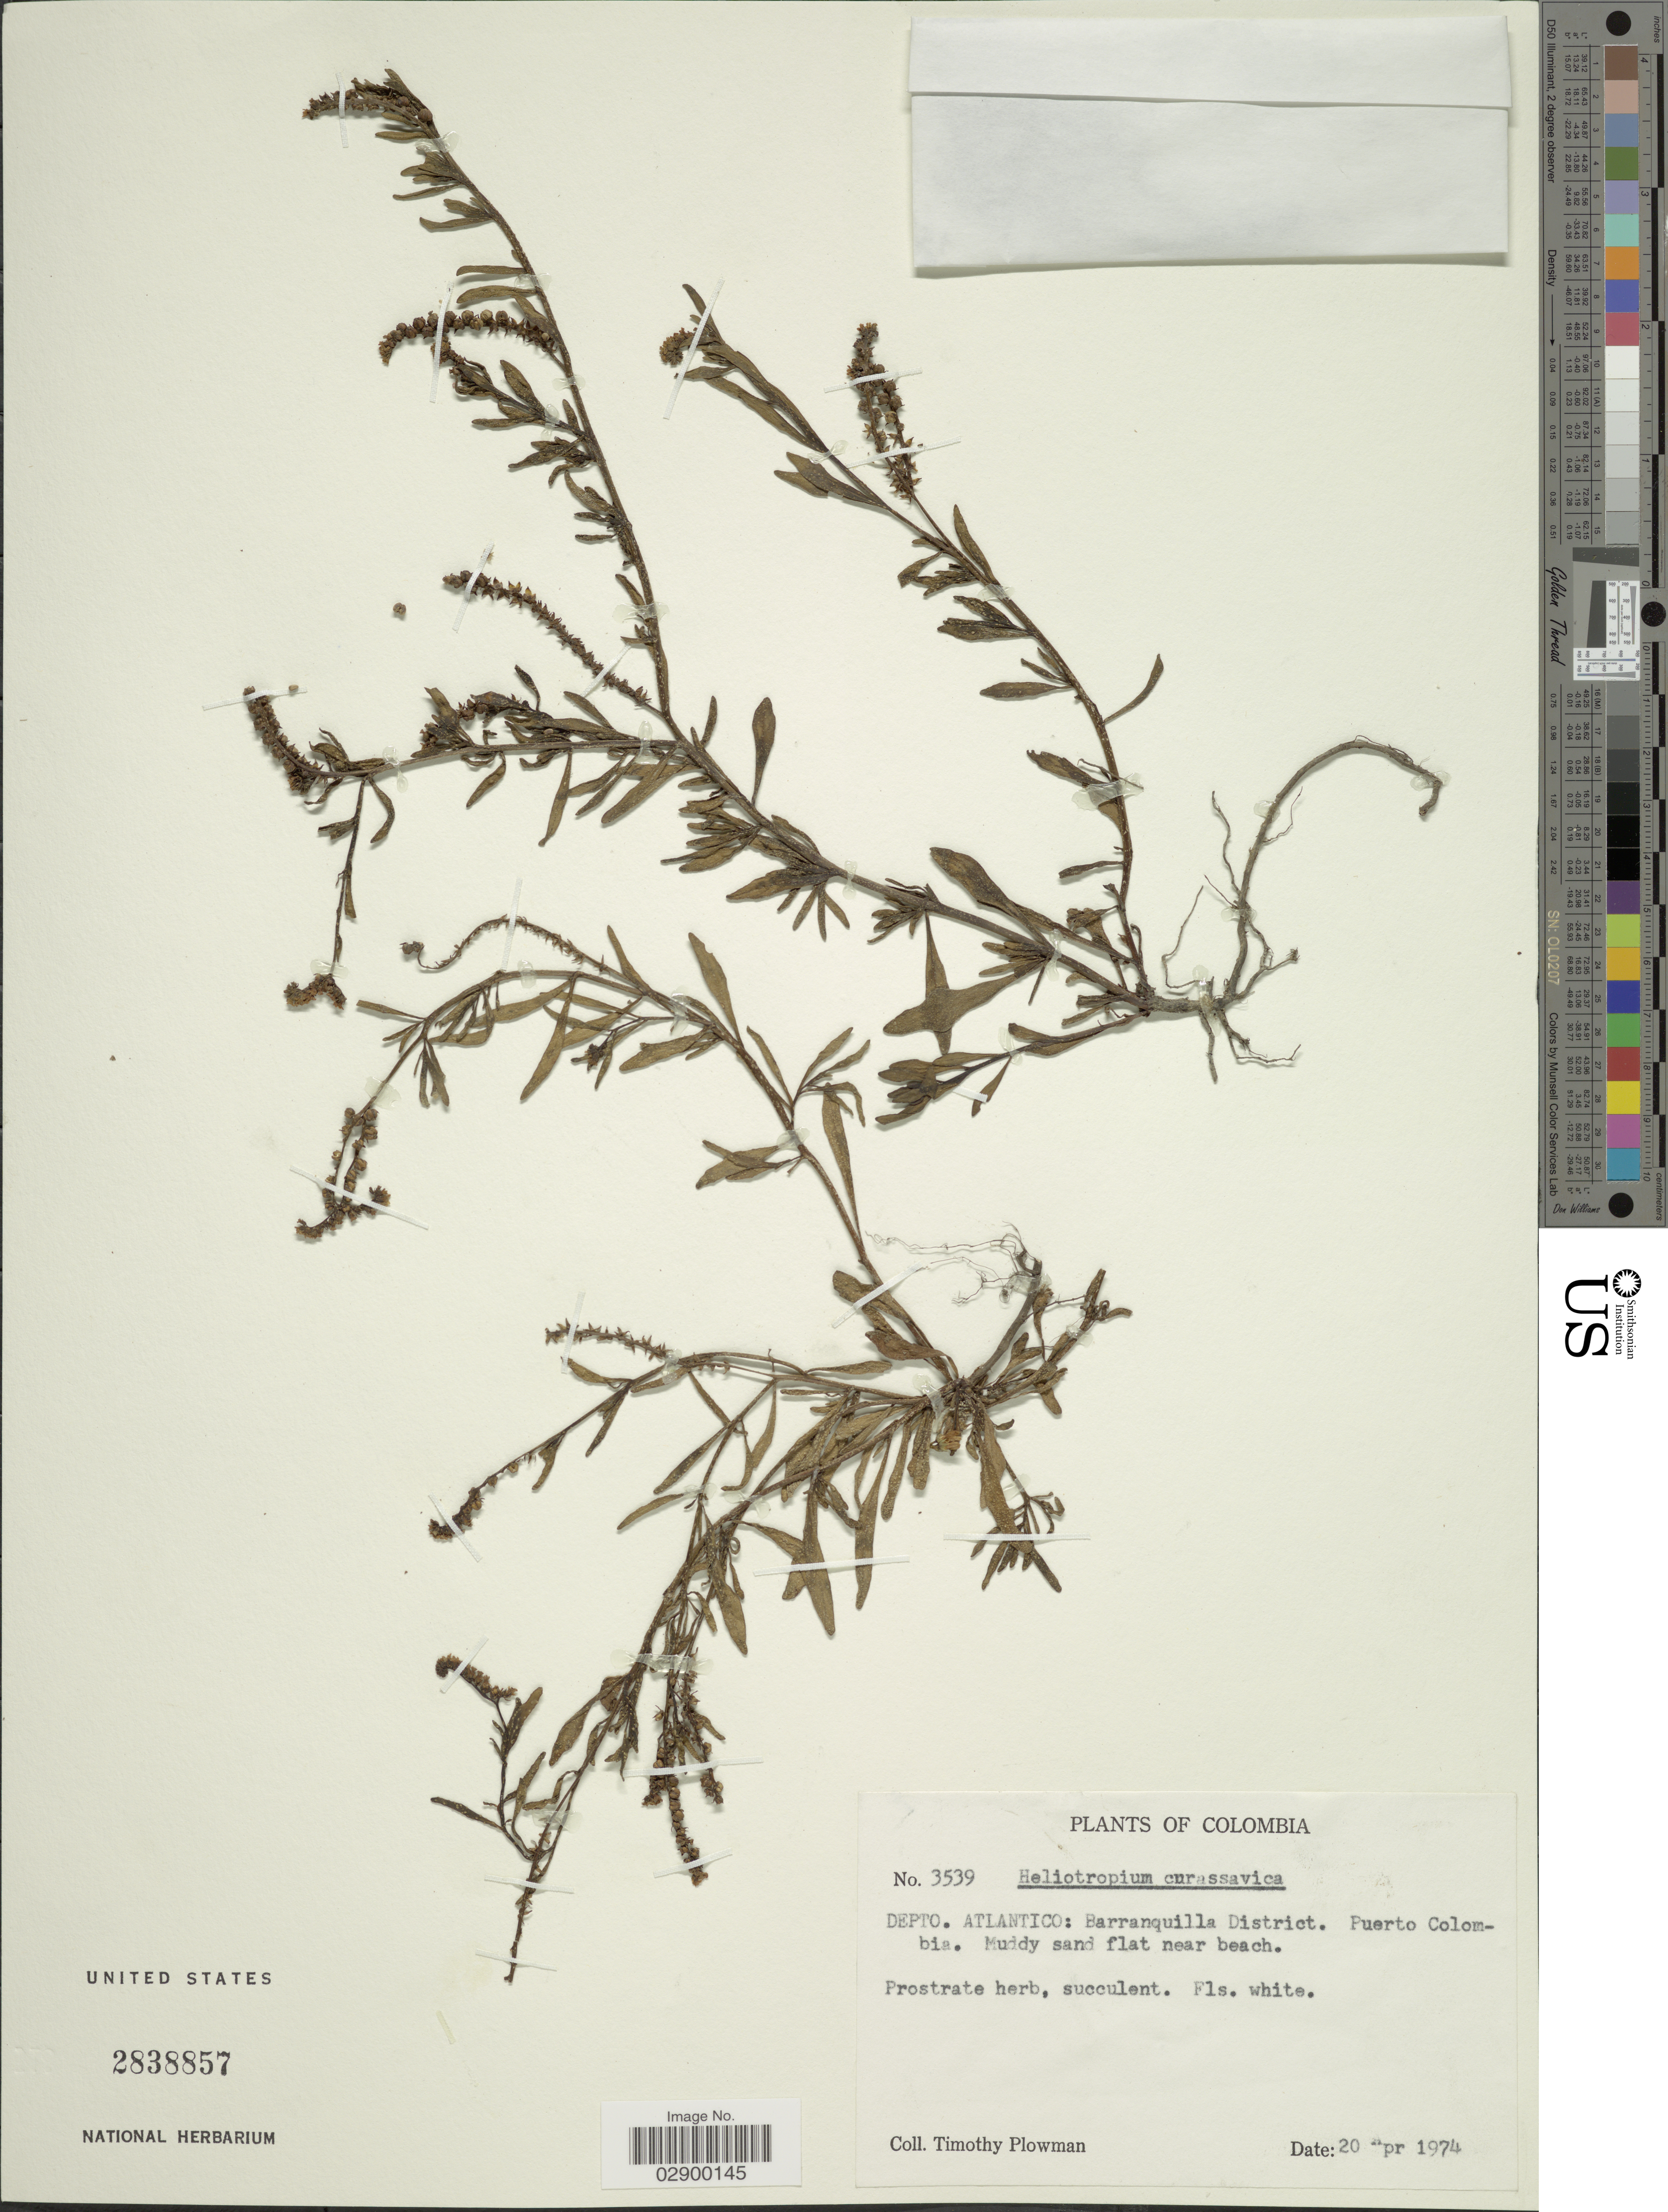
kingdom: Plantae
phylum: Tracheophyta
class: Magnoliopsida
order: Boraginales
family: Heliotropiaceae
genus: Heliotropium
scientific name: Heliotropium curassavicum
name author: L.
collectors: T. Plowman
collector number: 3539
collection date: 1974-04-20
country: Colombia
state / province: Atlántico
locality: Depto. Atlantico: Barranquilla District, Puerto Colombia.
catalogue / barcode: US 2838857